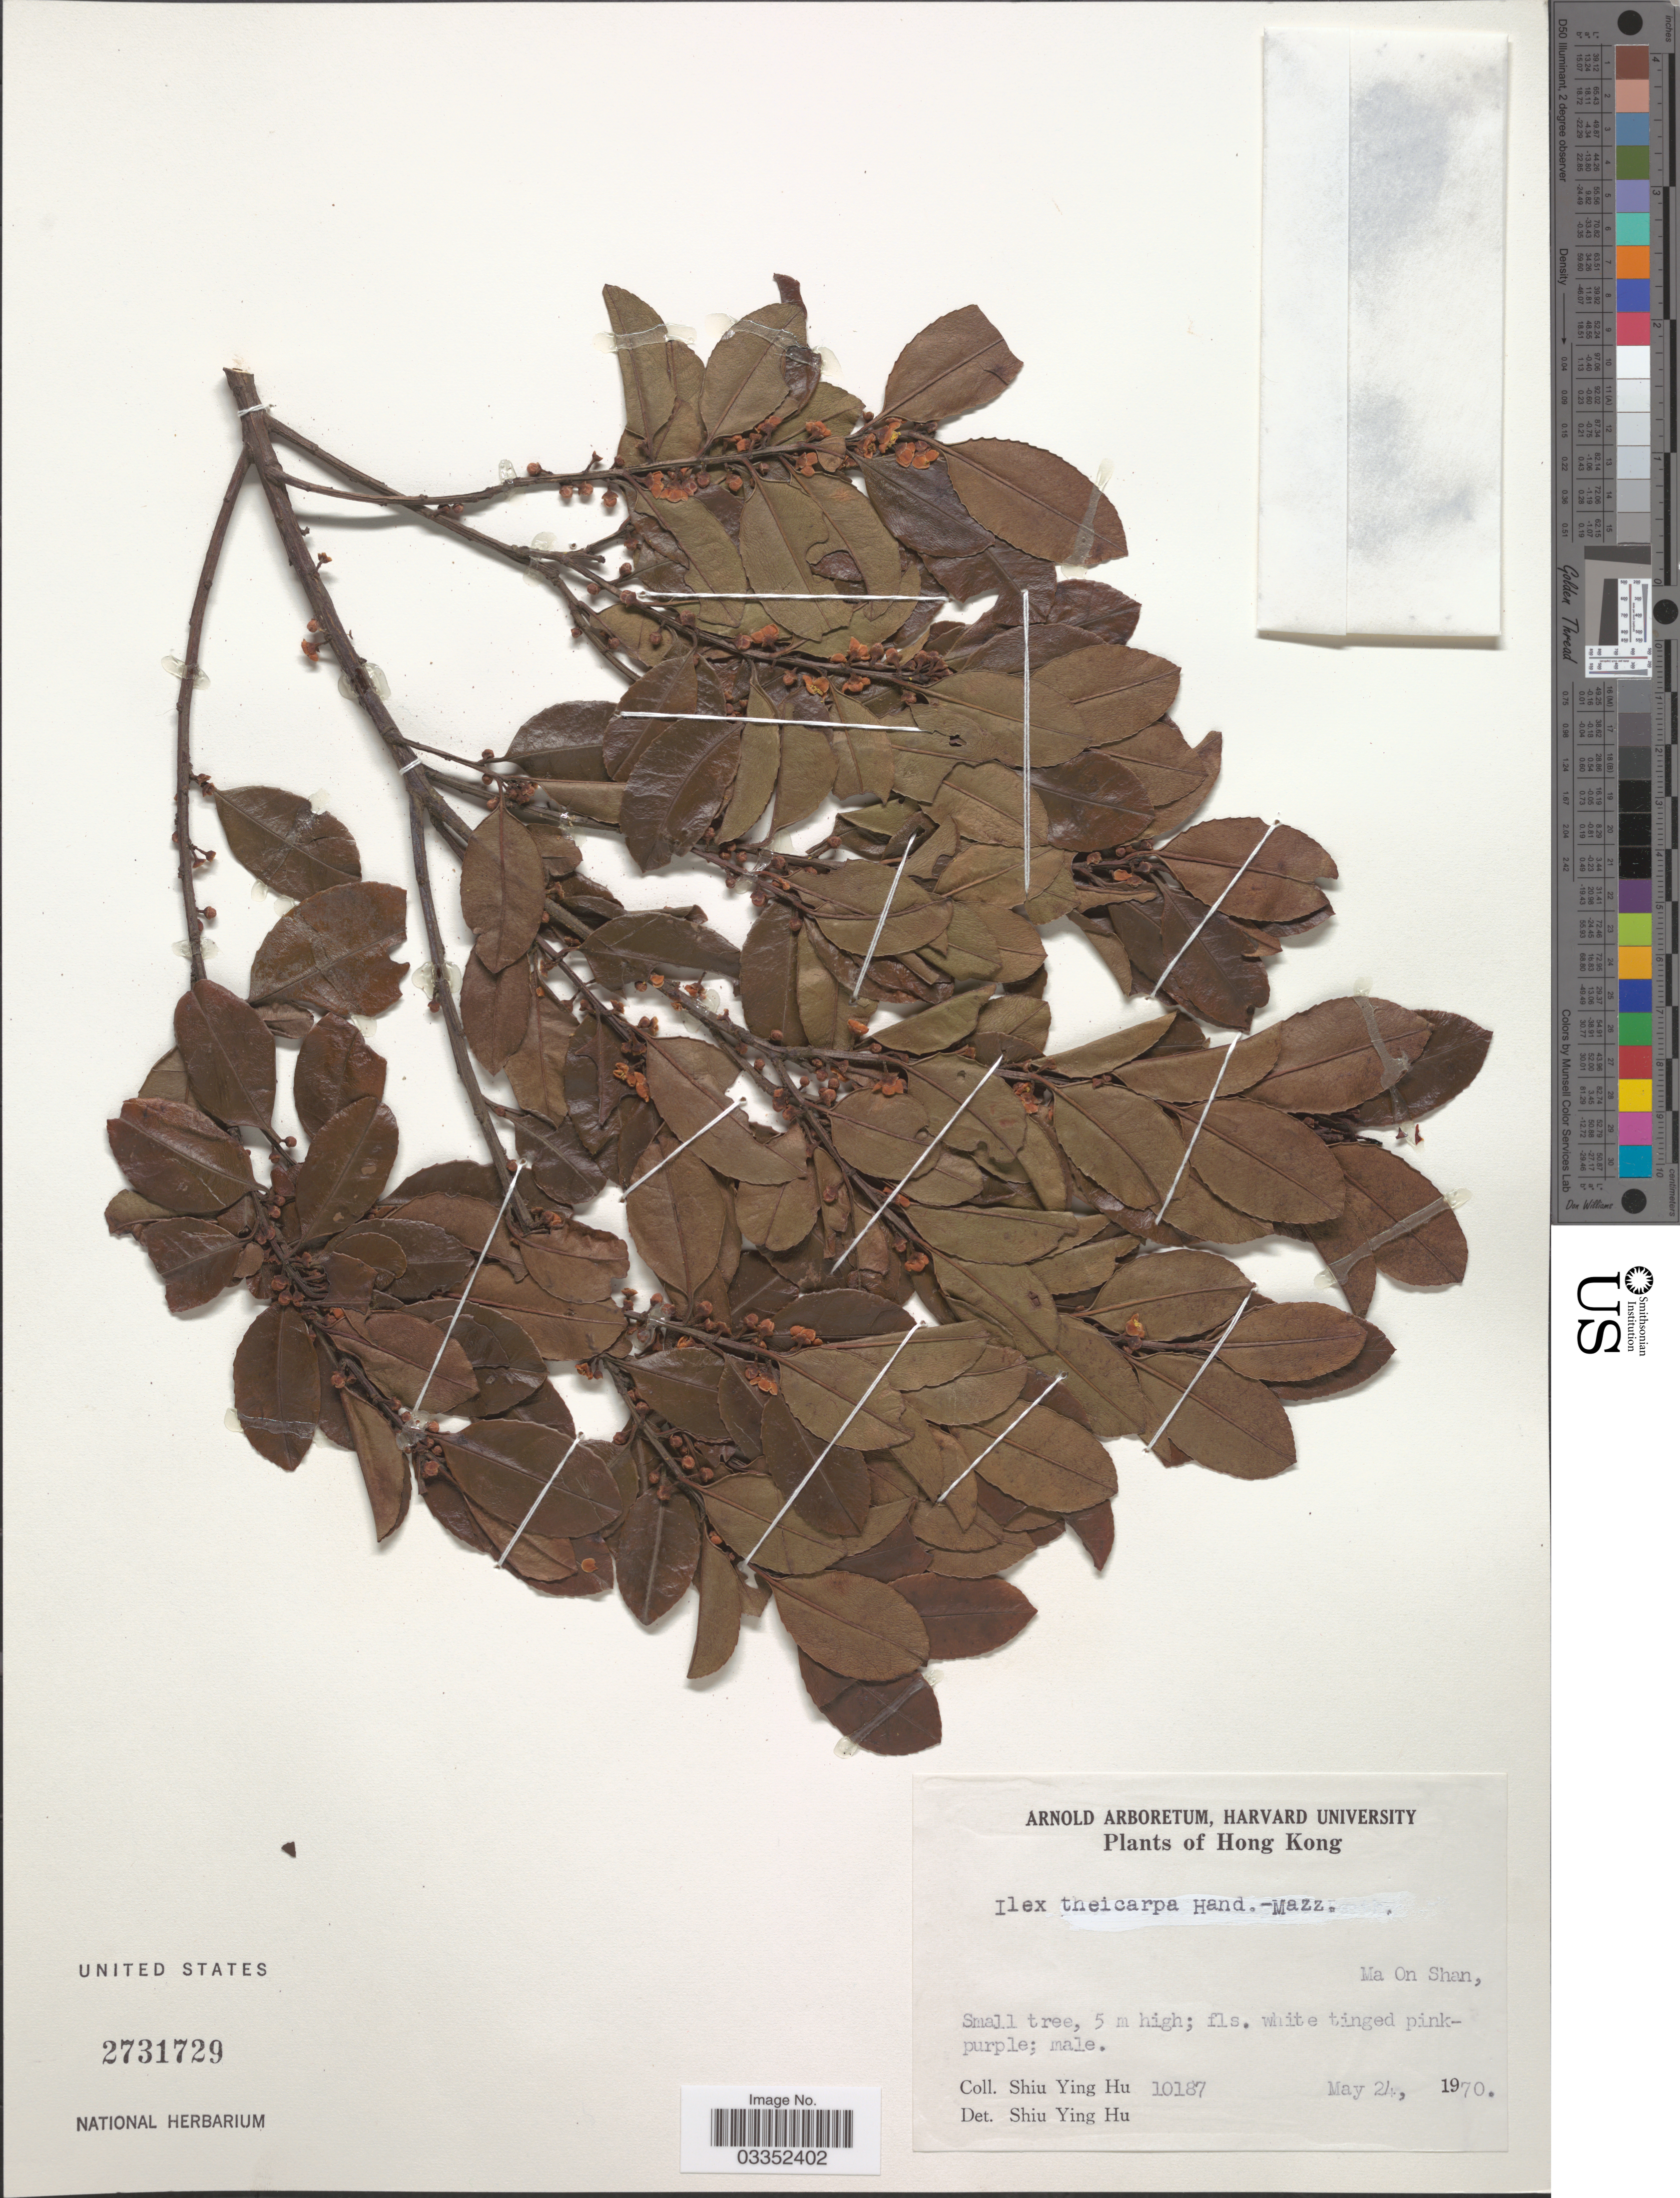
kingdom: Plantae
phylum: Tracheophyta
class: Magnoliopsida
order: Aquifoliales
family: Aquifoliaceae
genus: Ilex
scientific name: Ilex theicarpa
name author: Hand.-Mazz.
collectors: S. Y. Hu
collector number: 10187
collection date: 1970-05-24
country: China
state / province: Hong Kong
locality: Ma On Shan.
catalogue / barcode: US 2731729